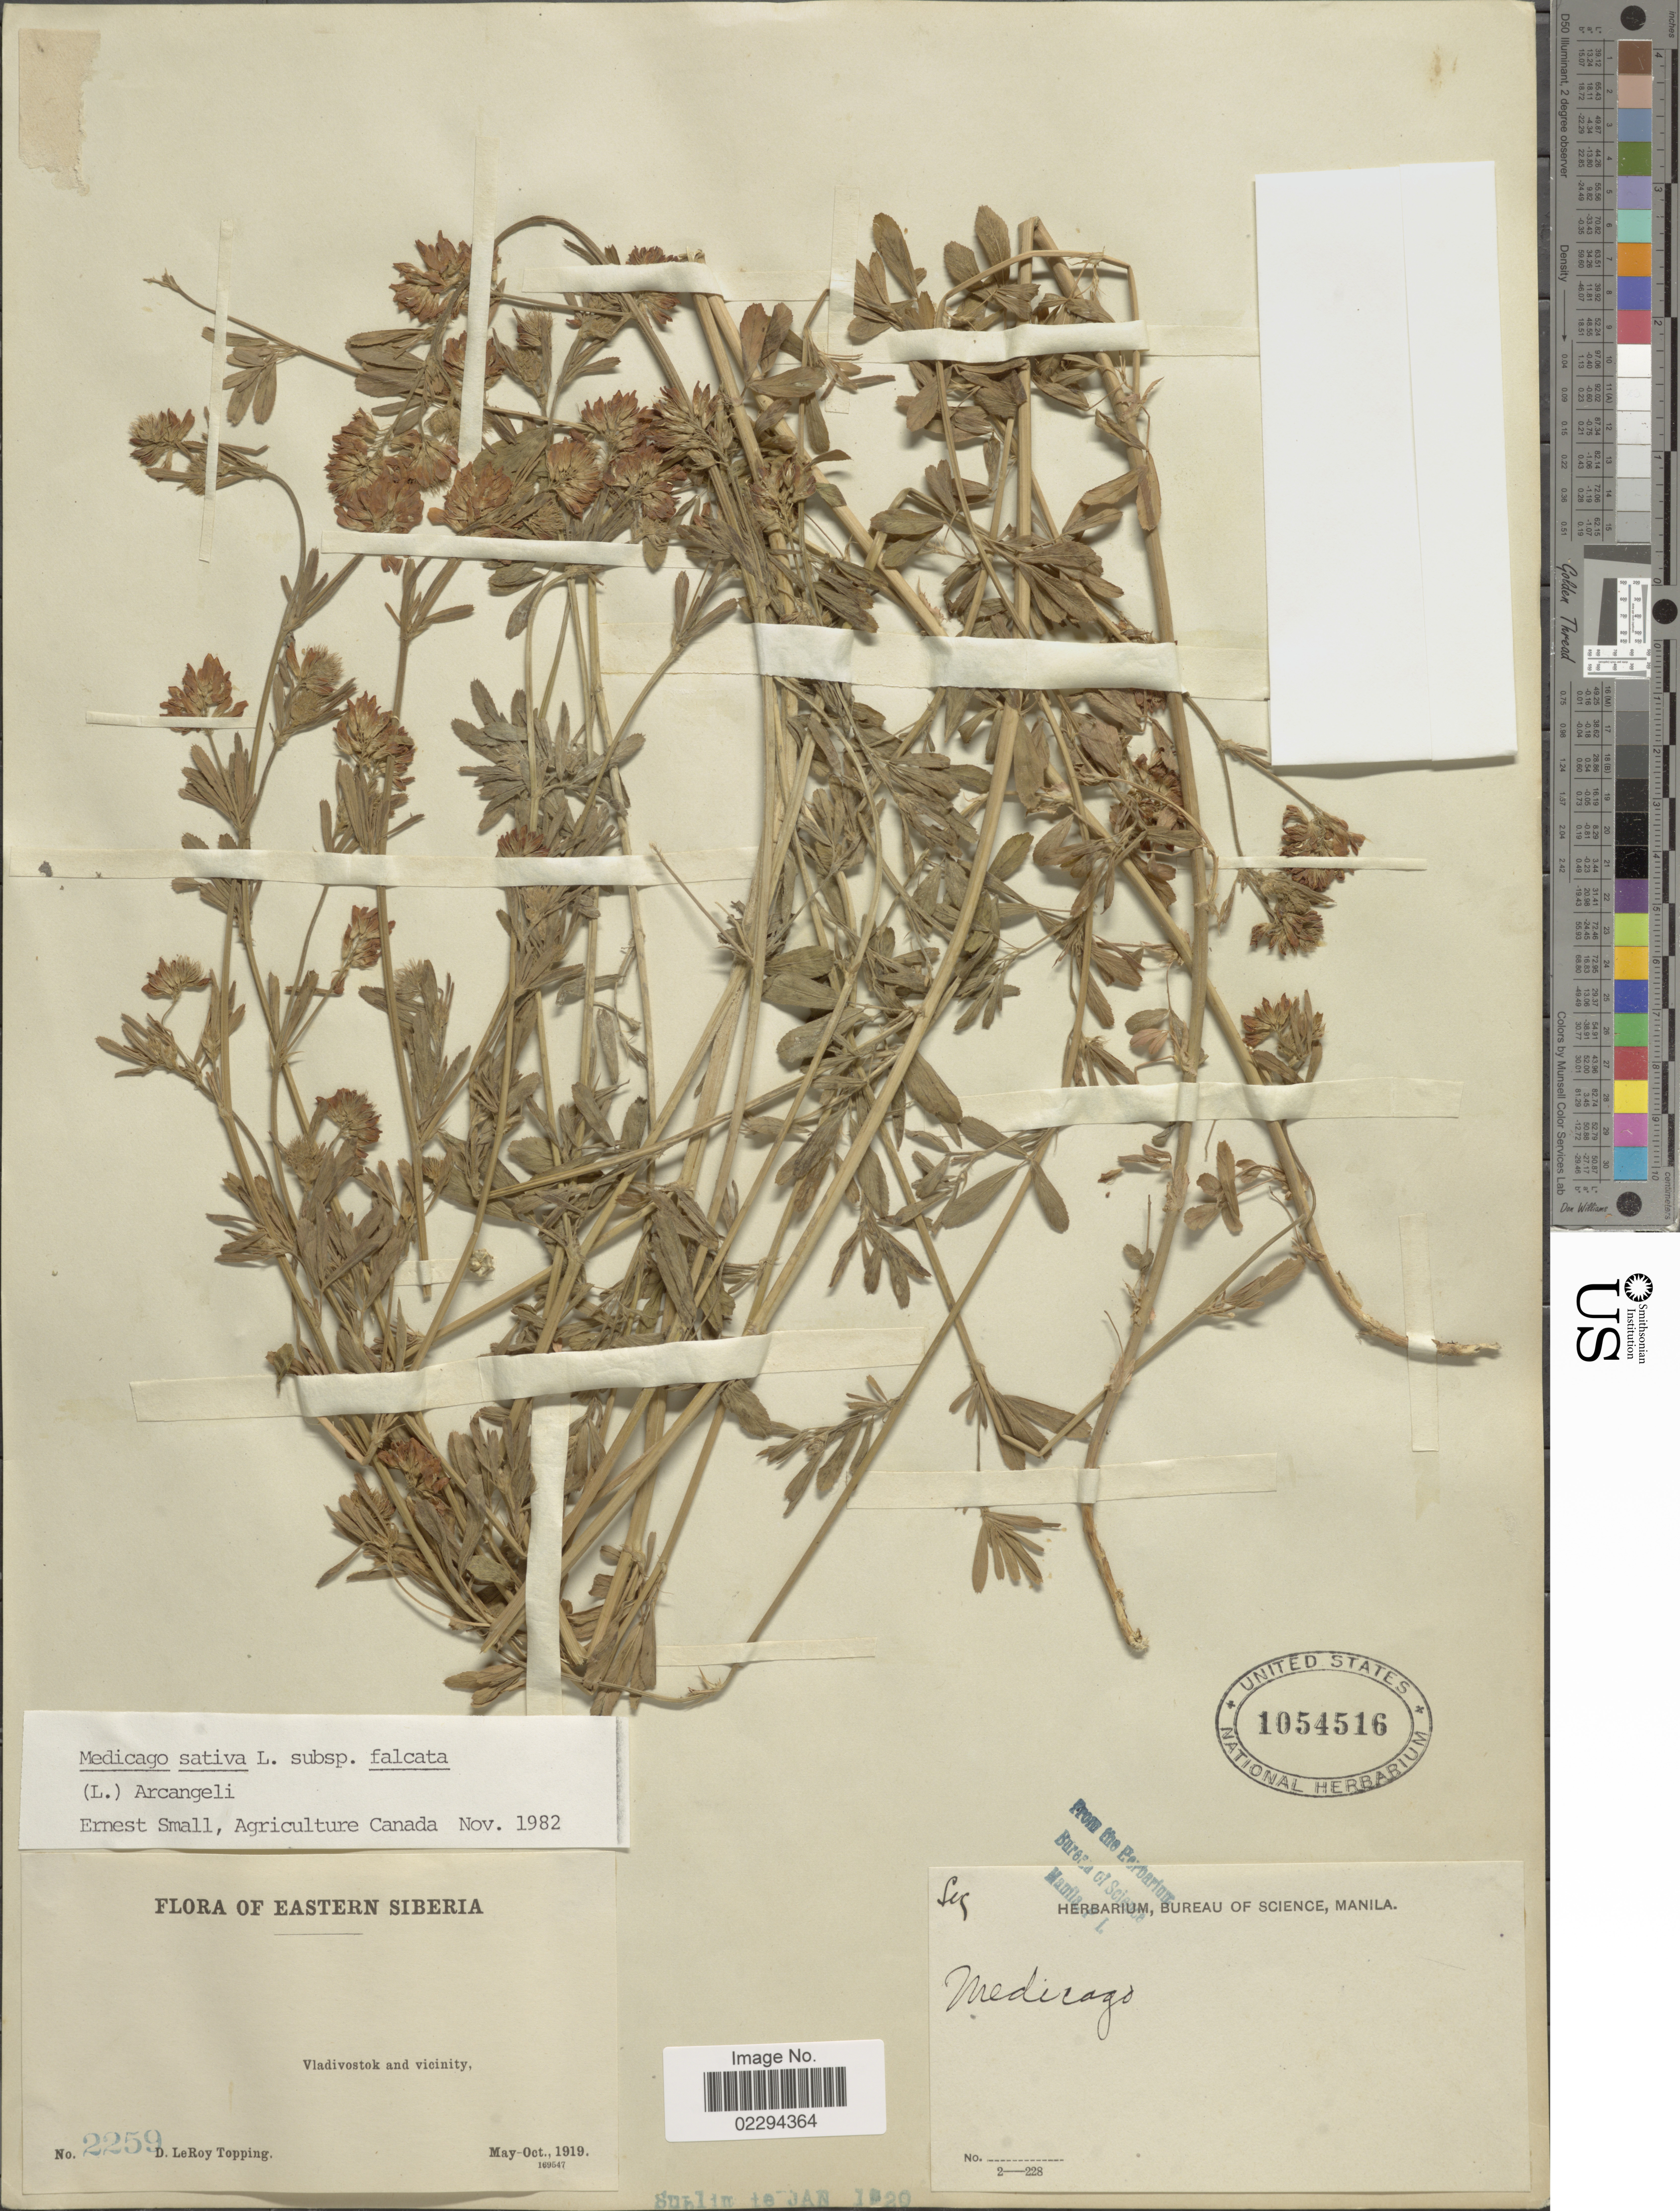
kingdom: Plantae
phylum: Tracheophyta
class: Magnoliopsida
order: Fabales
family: Fabaceae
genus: Medicago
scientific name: Medicago sativa subsp. falcata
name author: (L.) Arcang.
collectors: D. L. Topping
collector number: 2259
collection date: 1919-05/1919-10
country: Serbia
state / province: Southern and Eastern Serbia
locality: Eastern Siberia, Vladivostok and vicinity.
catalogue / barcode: US 1054516